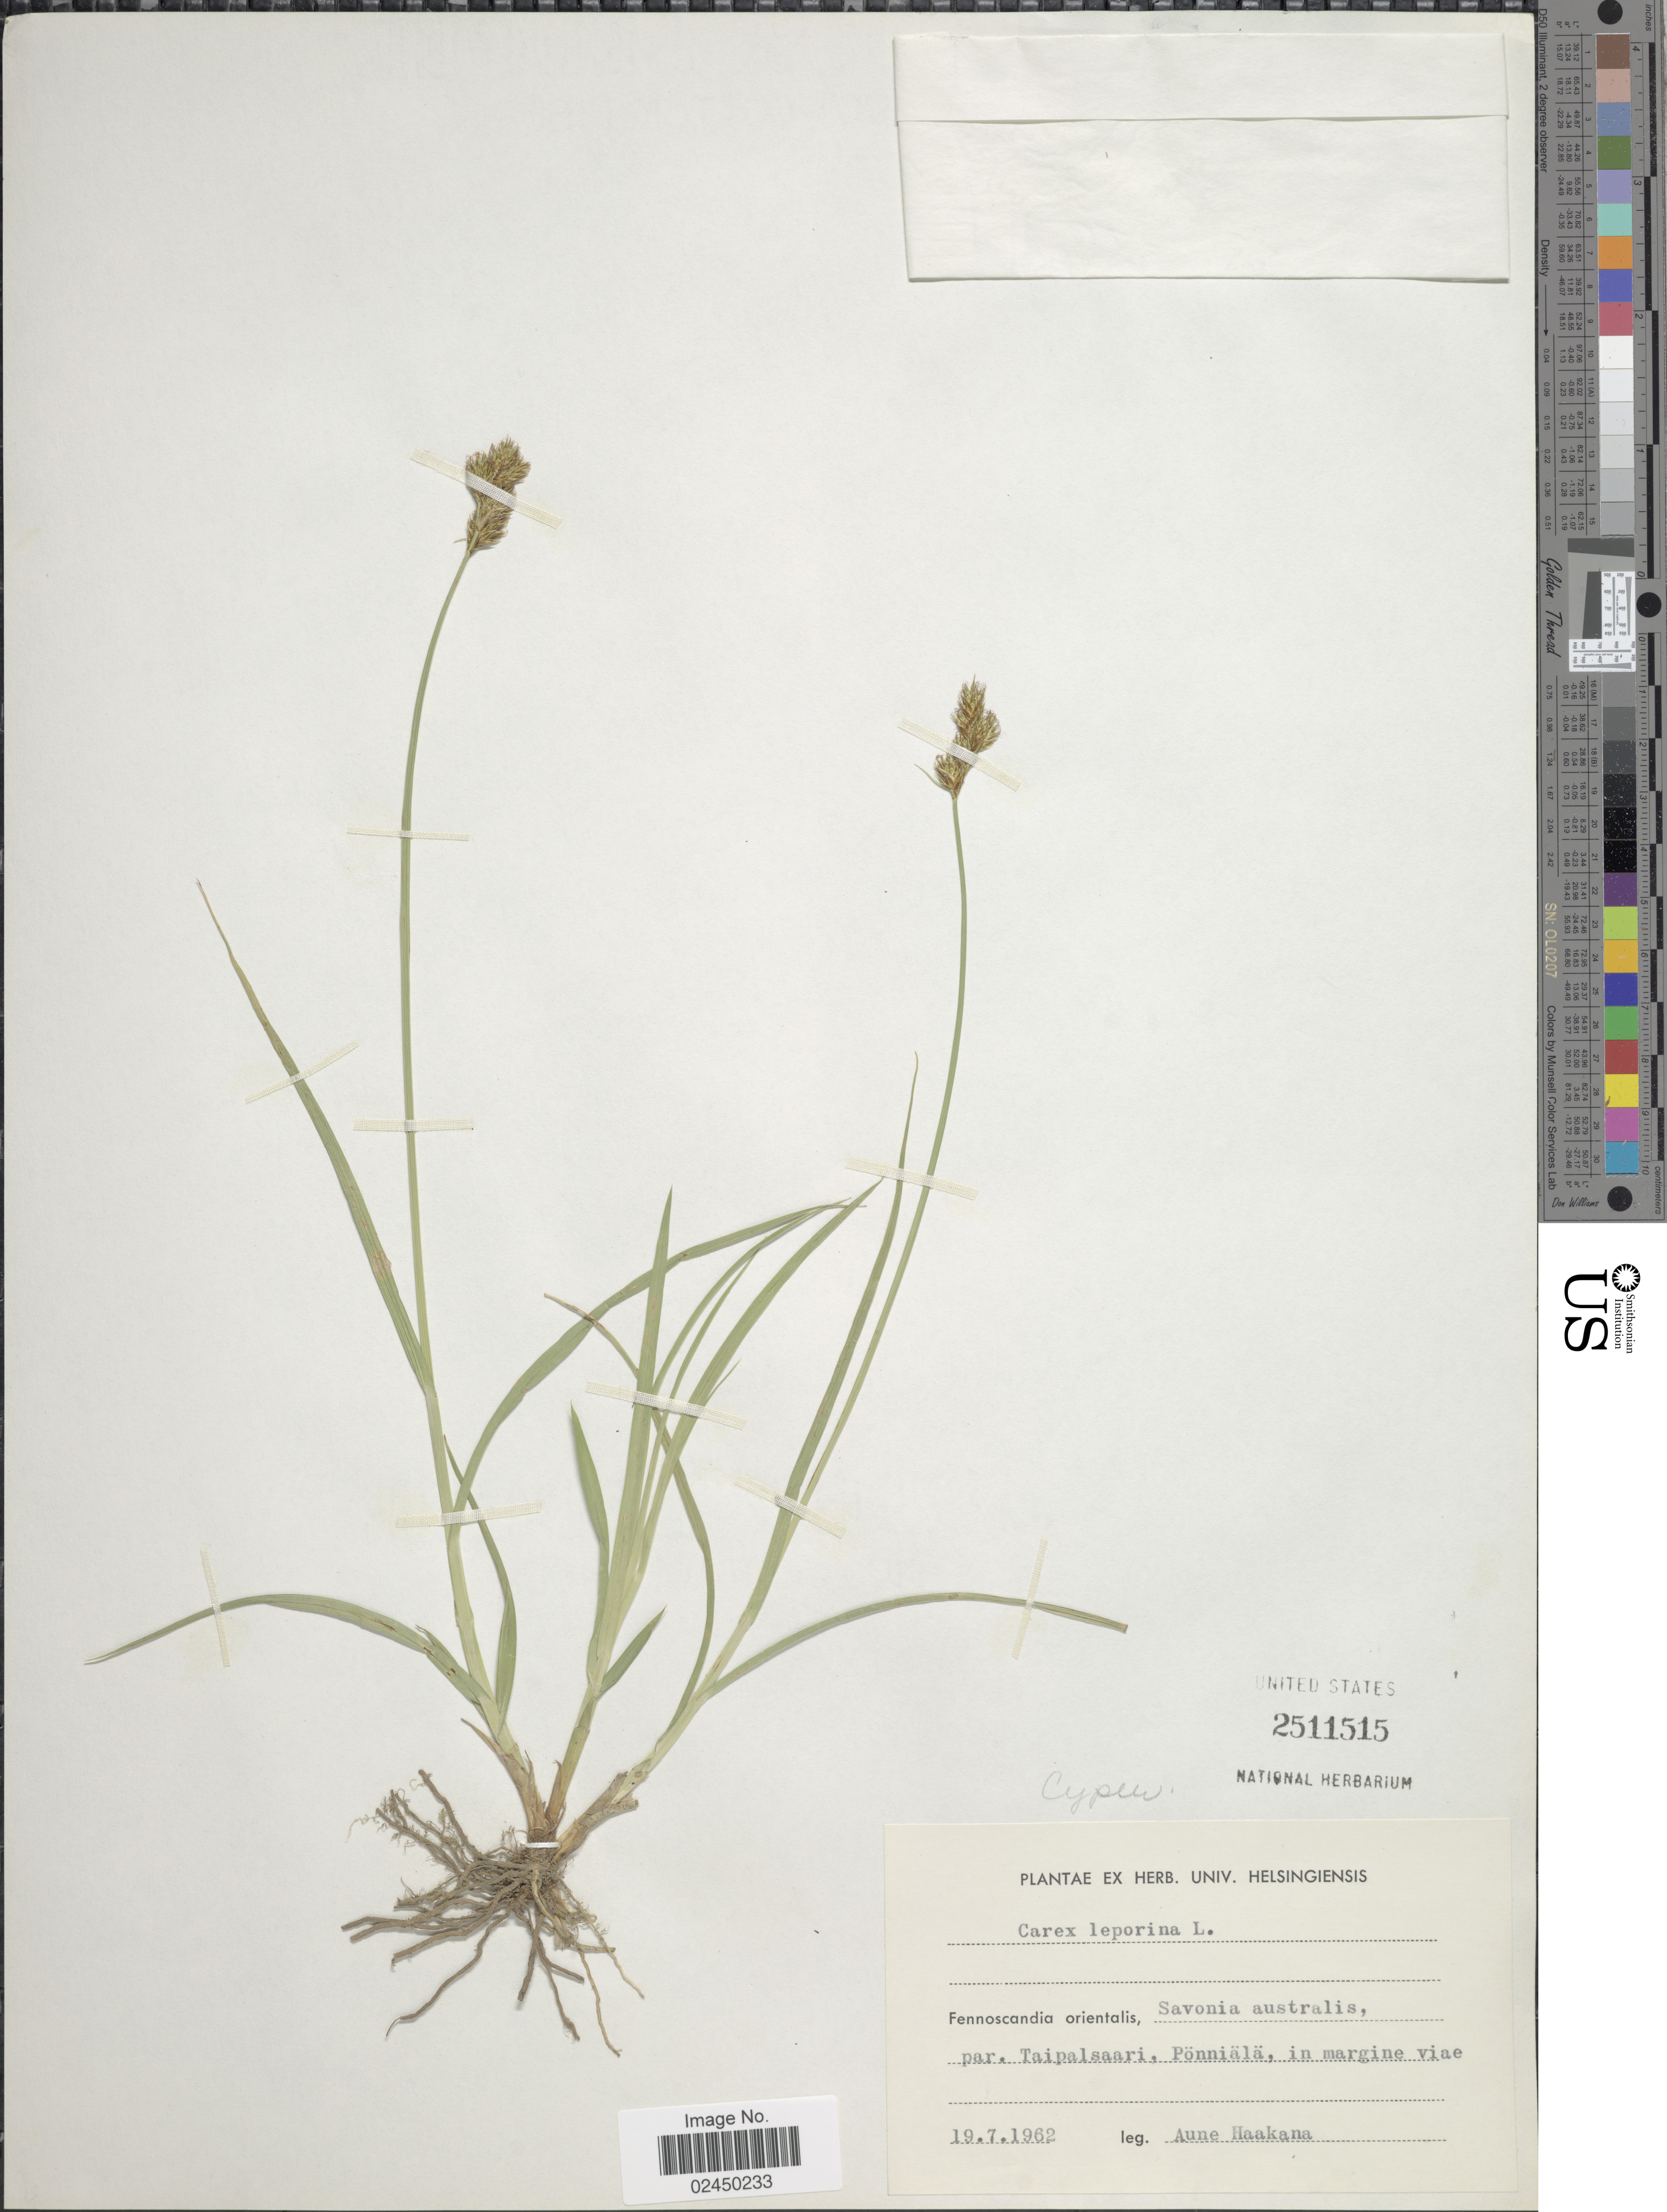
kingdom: Plantae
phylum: Tracheophyta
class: Liliopsida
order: Poales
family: Cyperaceae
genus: Carex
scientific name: Carex leporina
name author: L.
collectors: A. Haakana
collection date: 1962-07-19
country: Finland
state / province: Etelä-Karjala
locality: Fennoscandia orientalis, Savonia australis, par. Taipalsaari, Pönniälä, in margine viae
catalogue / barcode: US 2511515